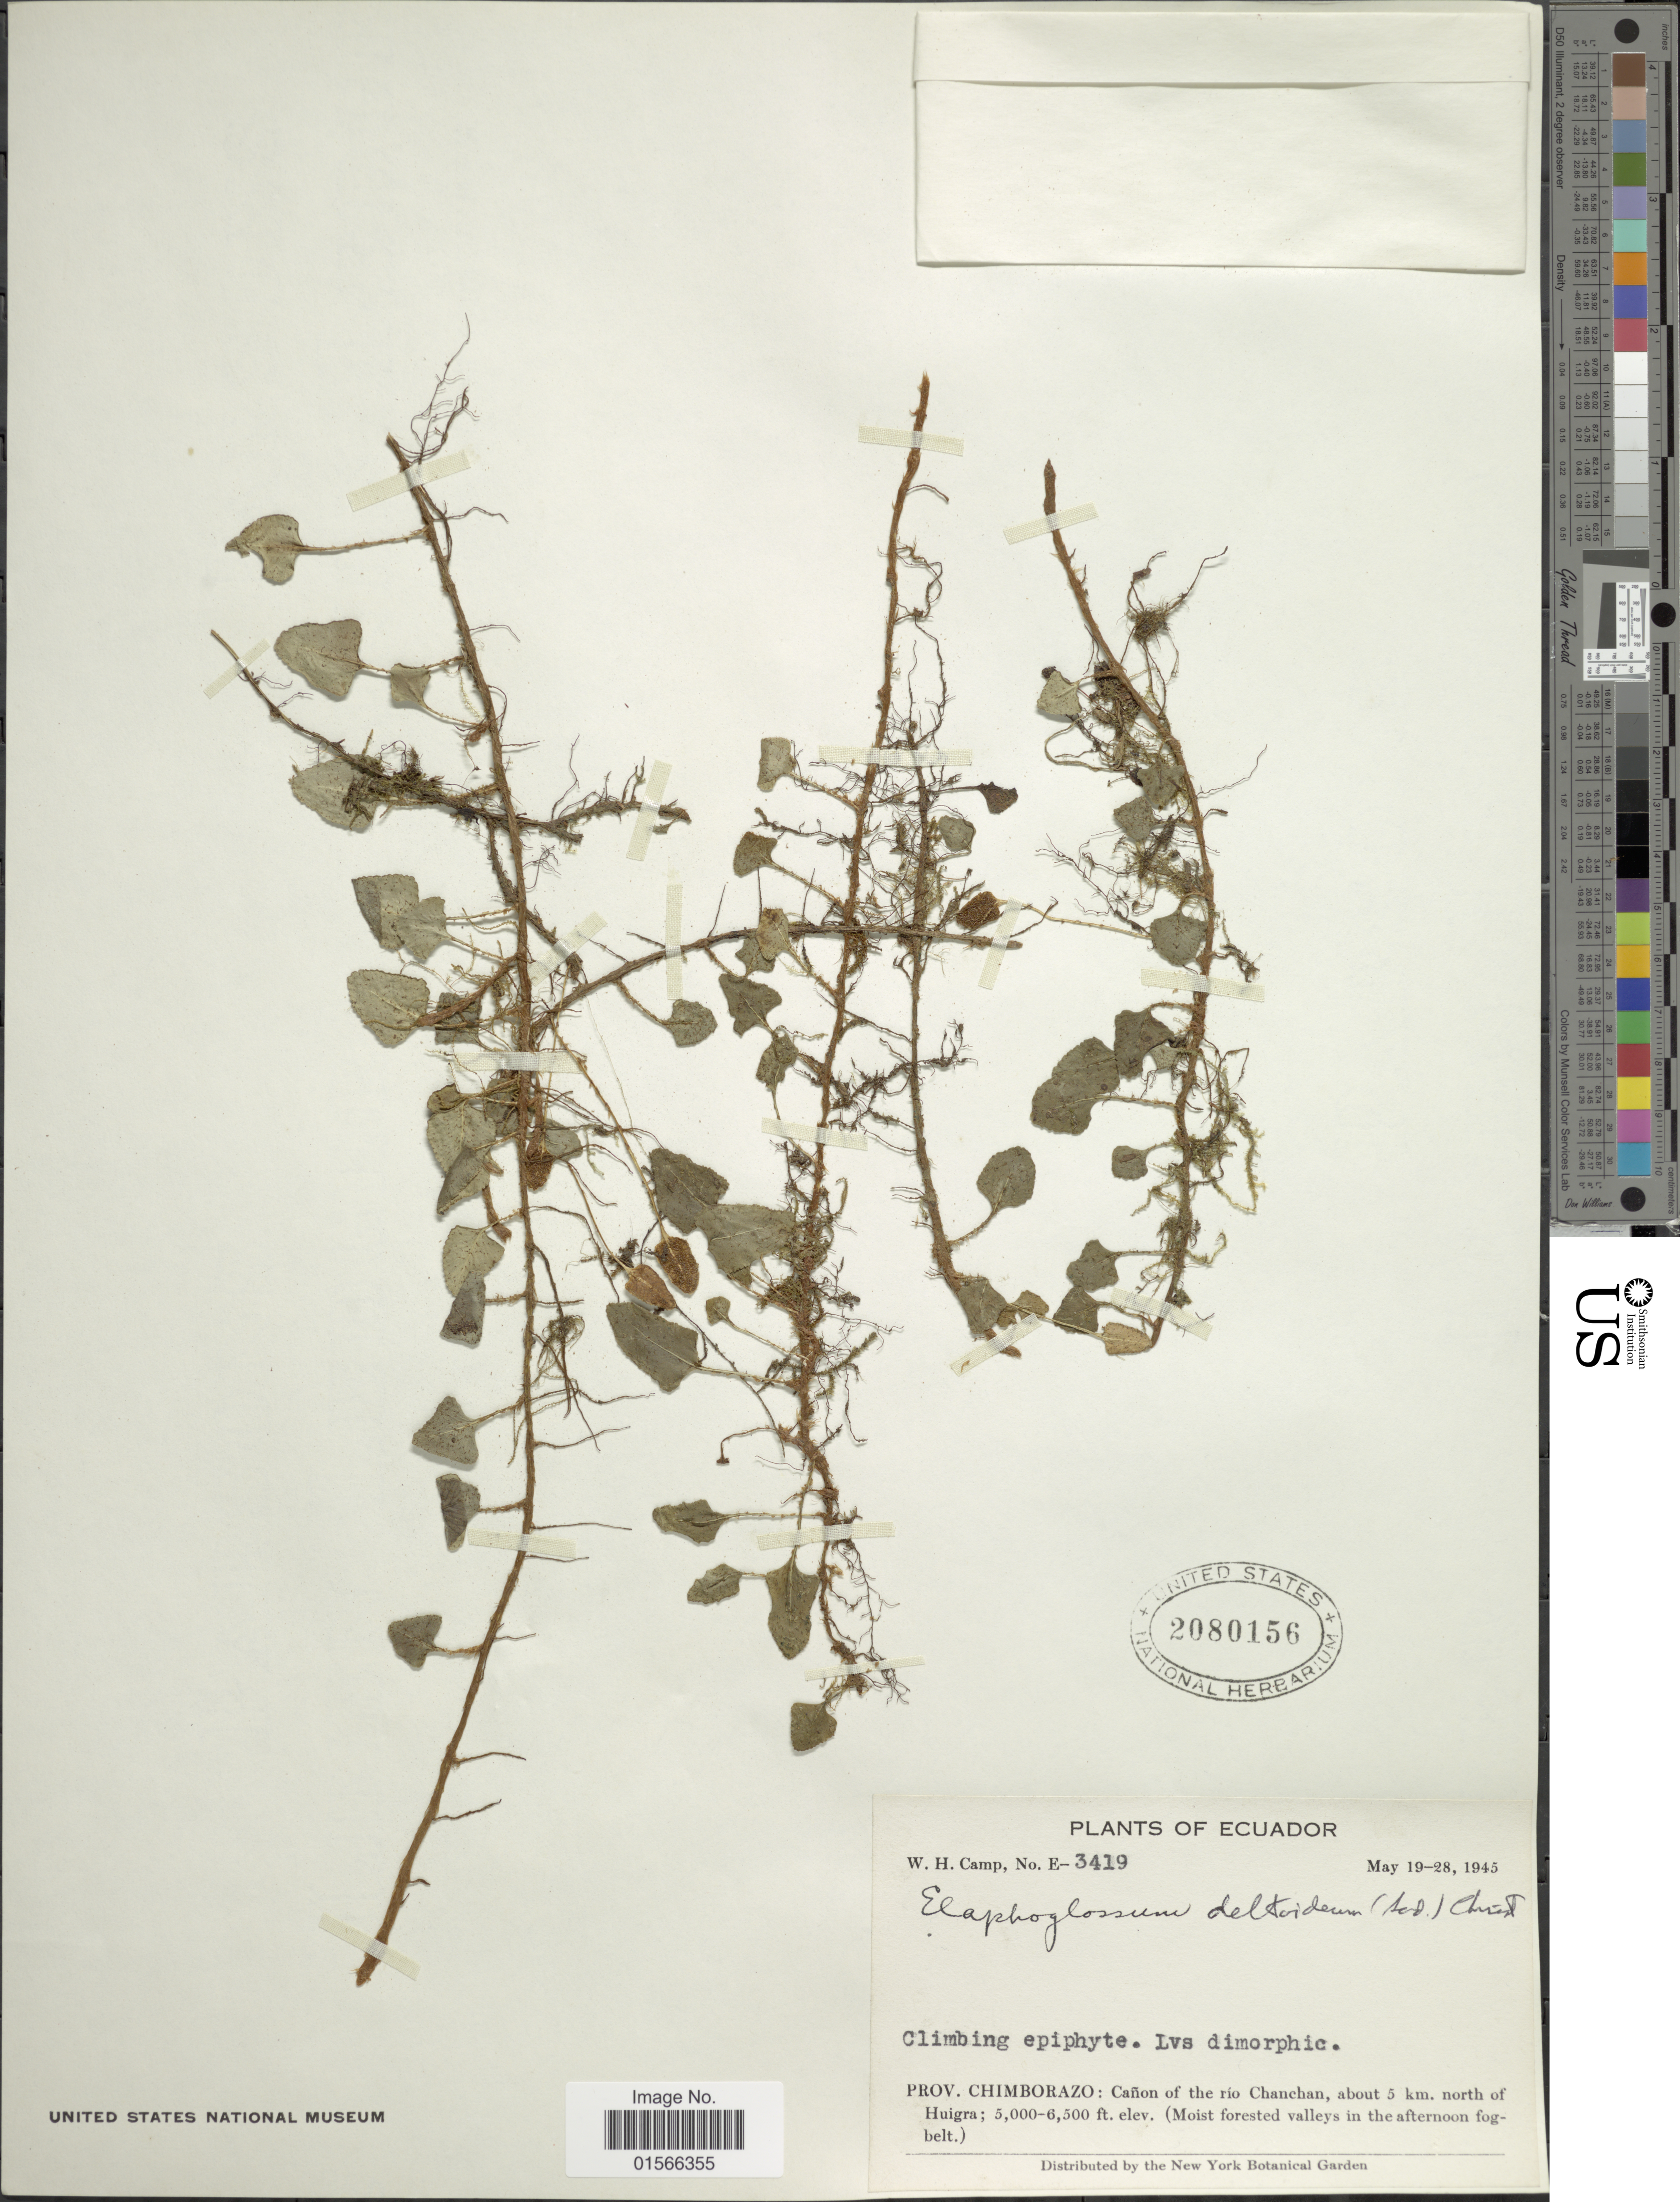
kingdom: Plantae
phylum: Tracheophyta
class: Polypodiopsida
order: Polypodiales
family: Dryopteridaceae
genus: Elaphoglossum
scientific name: Elaphoglossum deltoideum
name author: (Sodiro) Christ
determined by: Vasco, A.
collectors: W. H. Camp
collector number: E-3419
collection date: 1945-05-19/1945-05-28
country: Ecuador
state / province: Chimborazo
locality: Cañon of the río Chanchan, about 5 km north of Huigra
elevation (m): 1524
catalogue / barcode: US 2080156